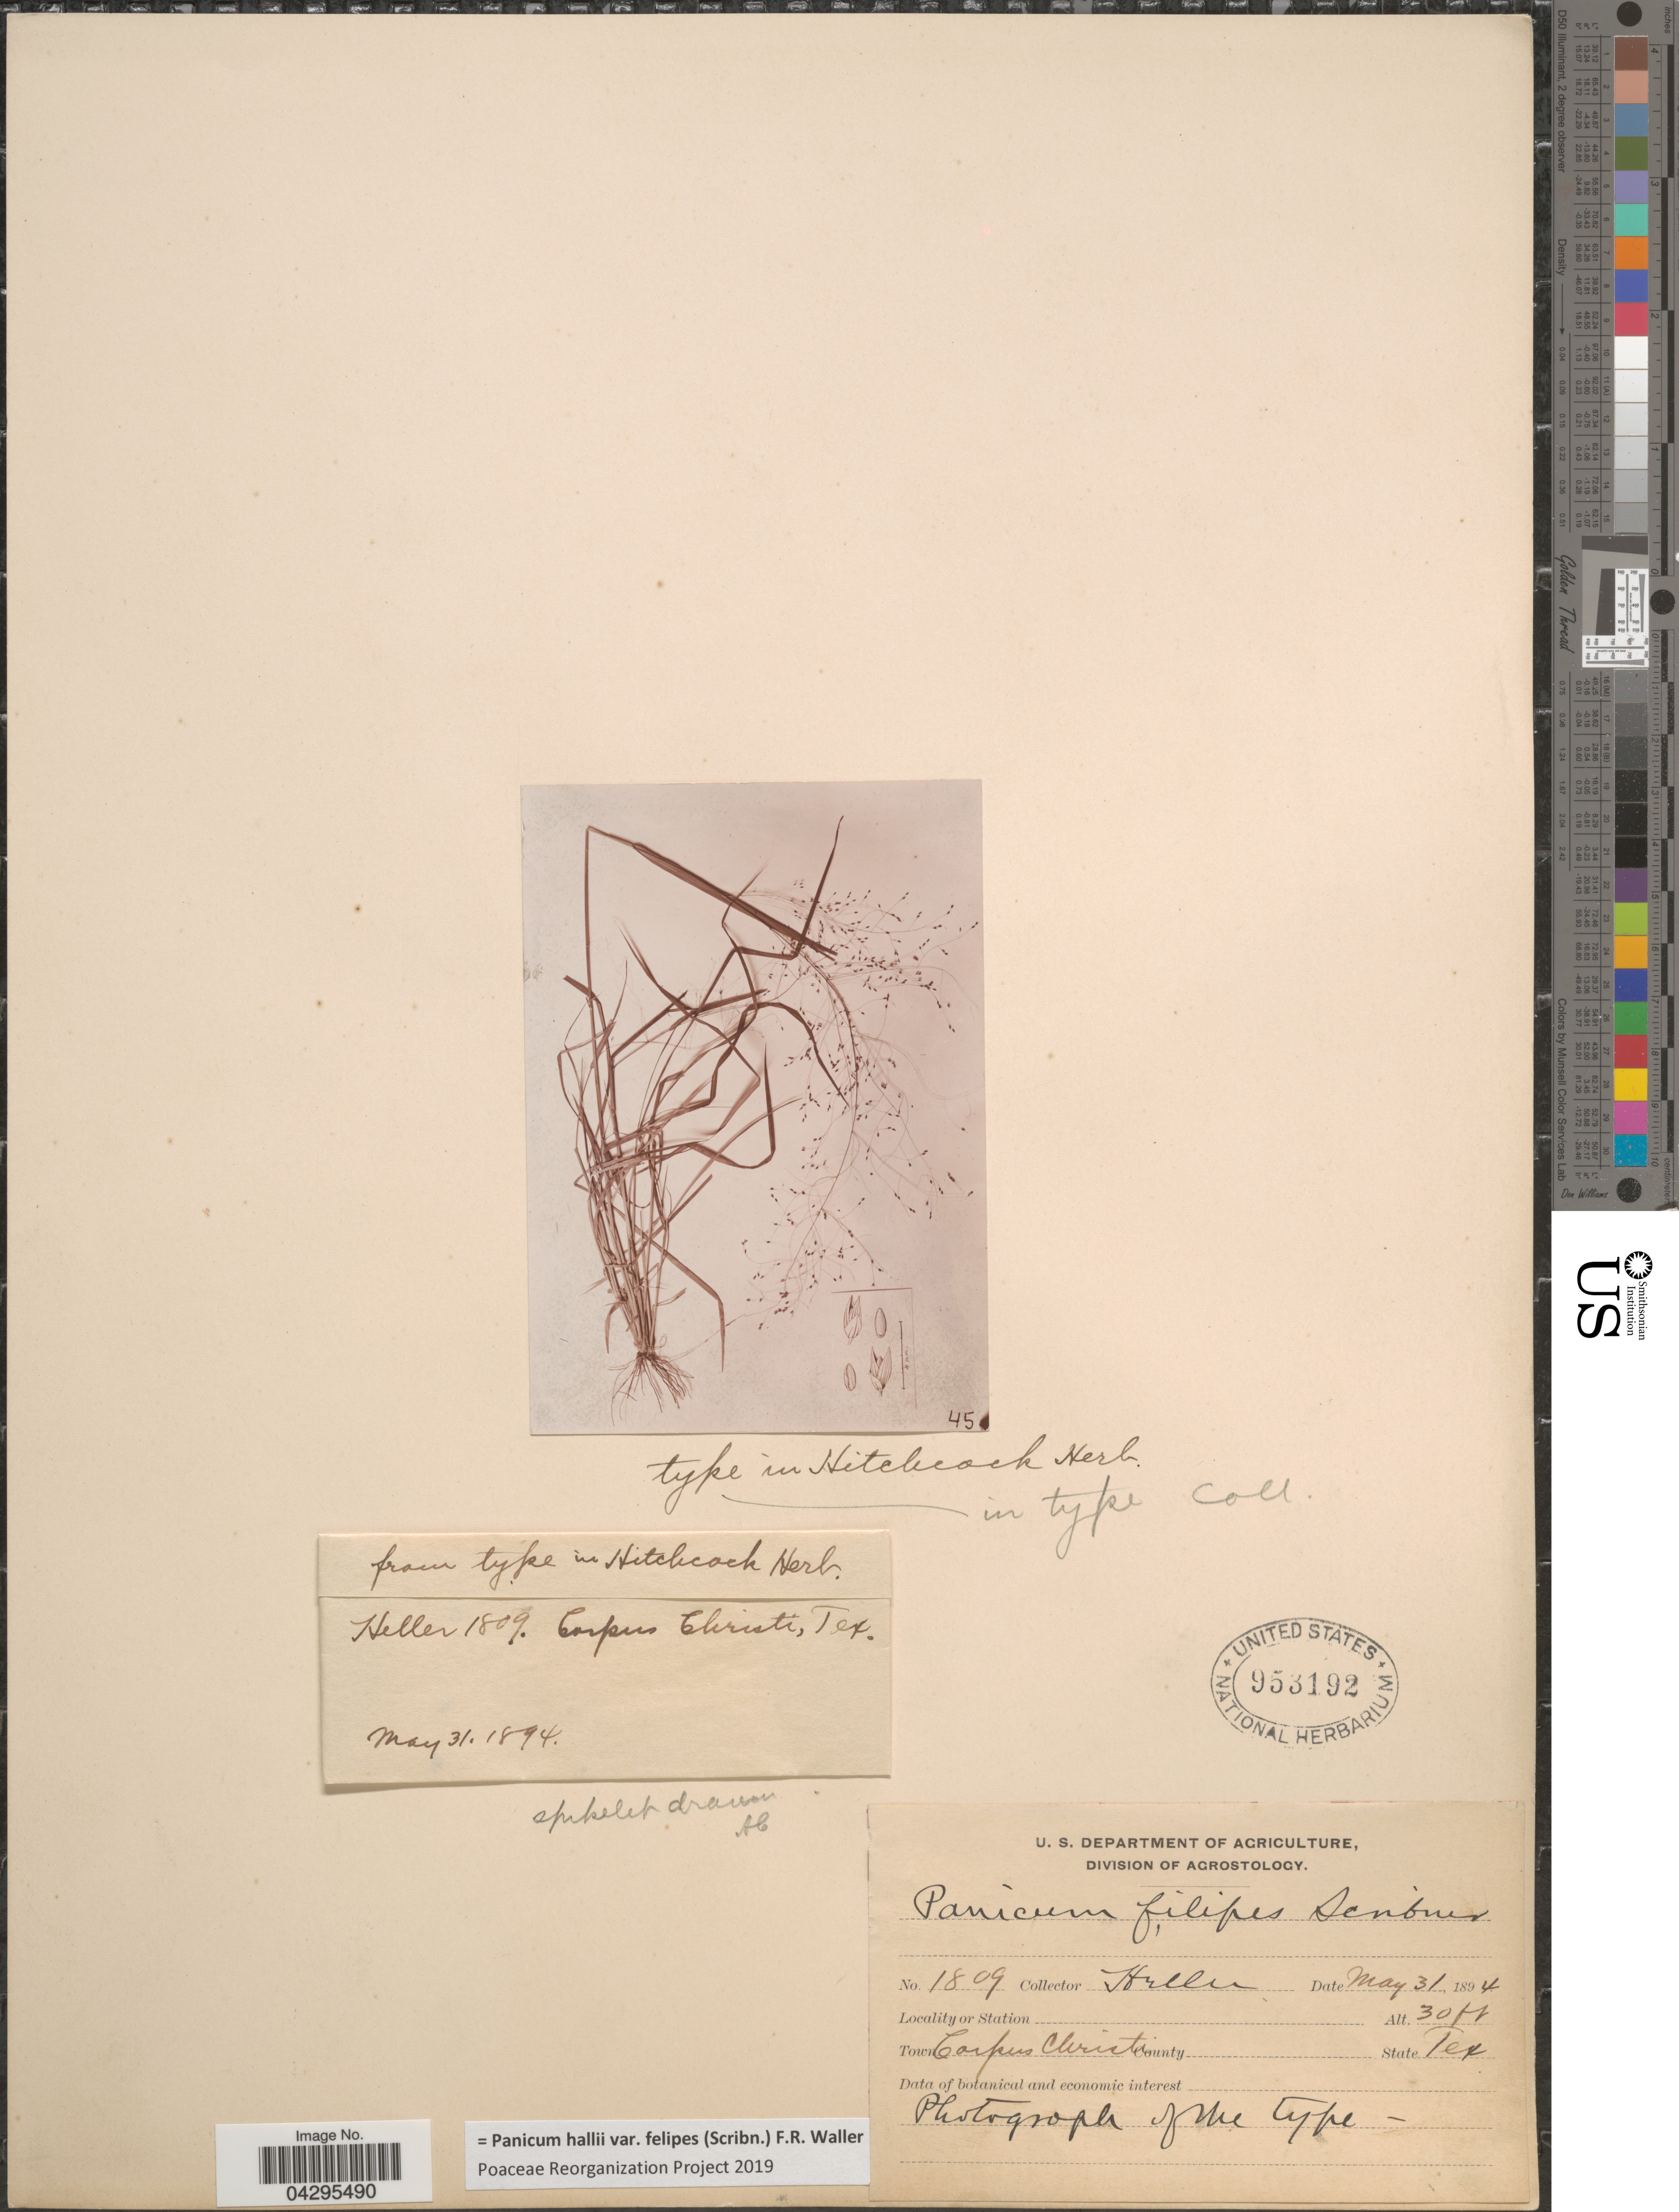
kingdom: Plantae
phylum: Tracheophyta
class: Liliopsida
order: Poales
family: Poaceae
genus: Panicum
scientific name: Panicum hallii var. felipes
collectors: -- Heller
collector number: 1809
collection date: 1894-05-31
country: United States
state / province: Texas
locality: Corpus Christi.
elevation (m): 9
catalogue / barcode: US 953192